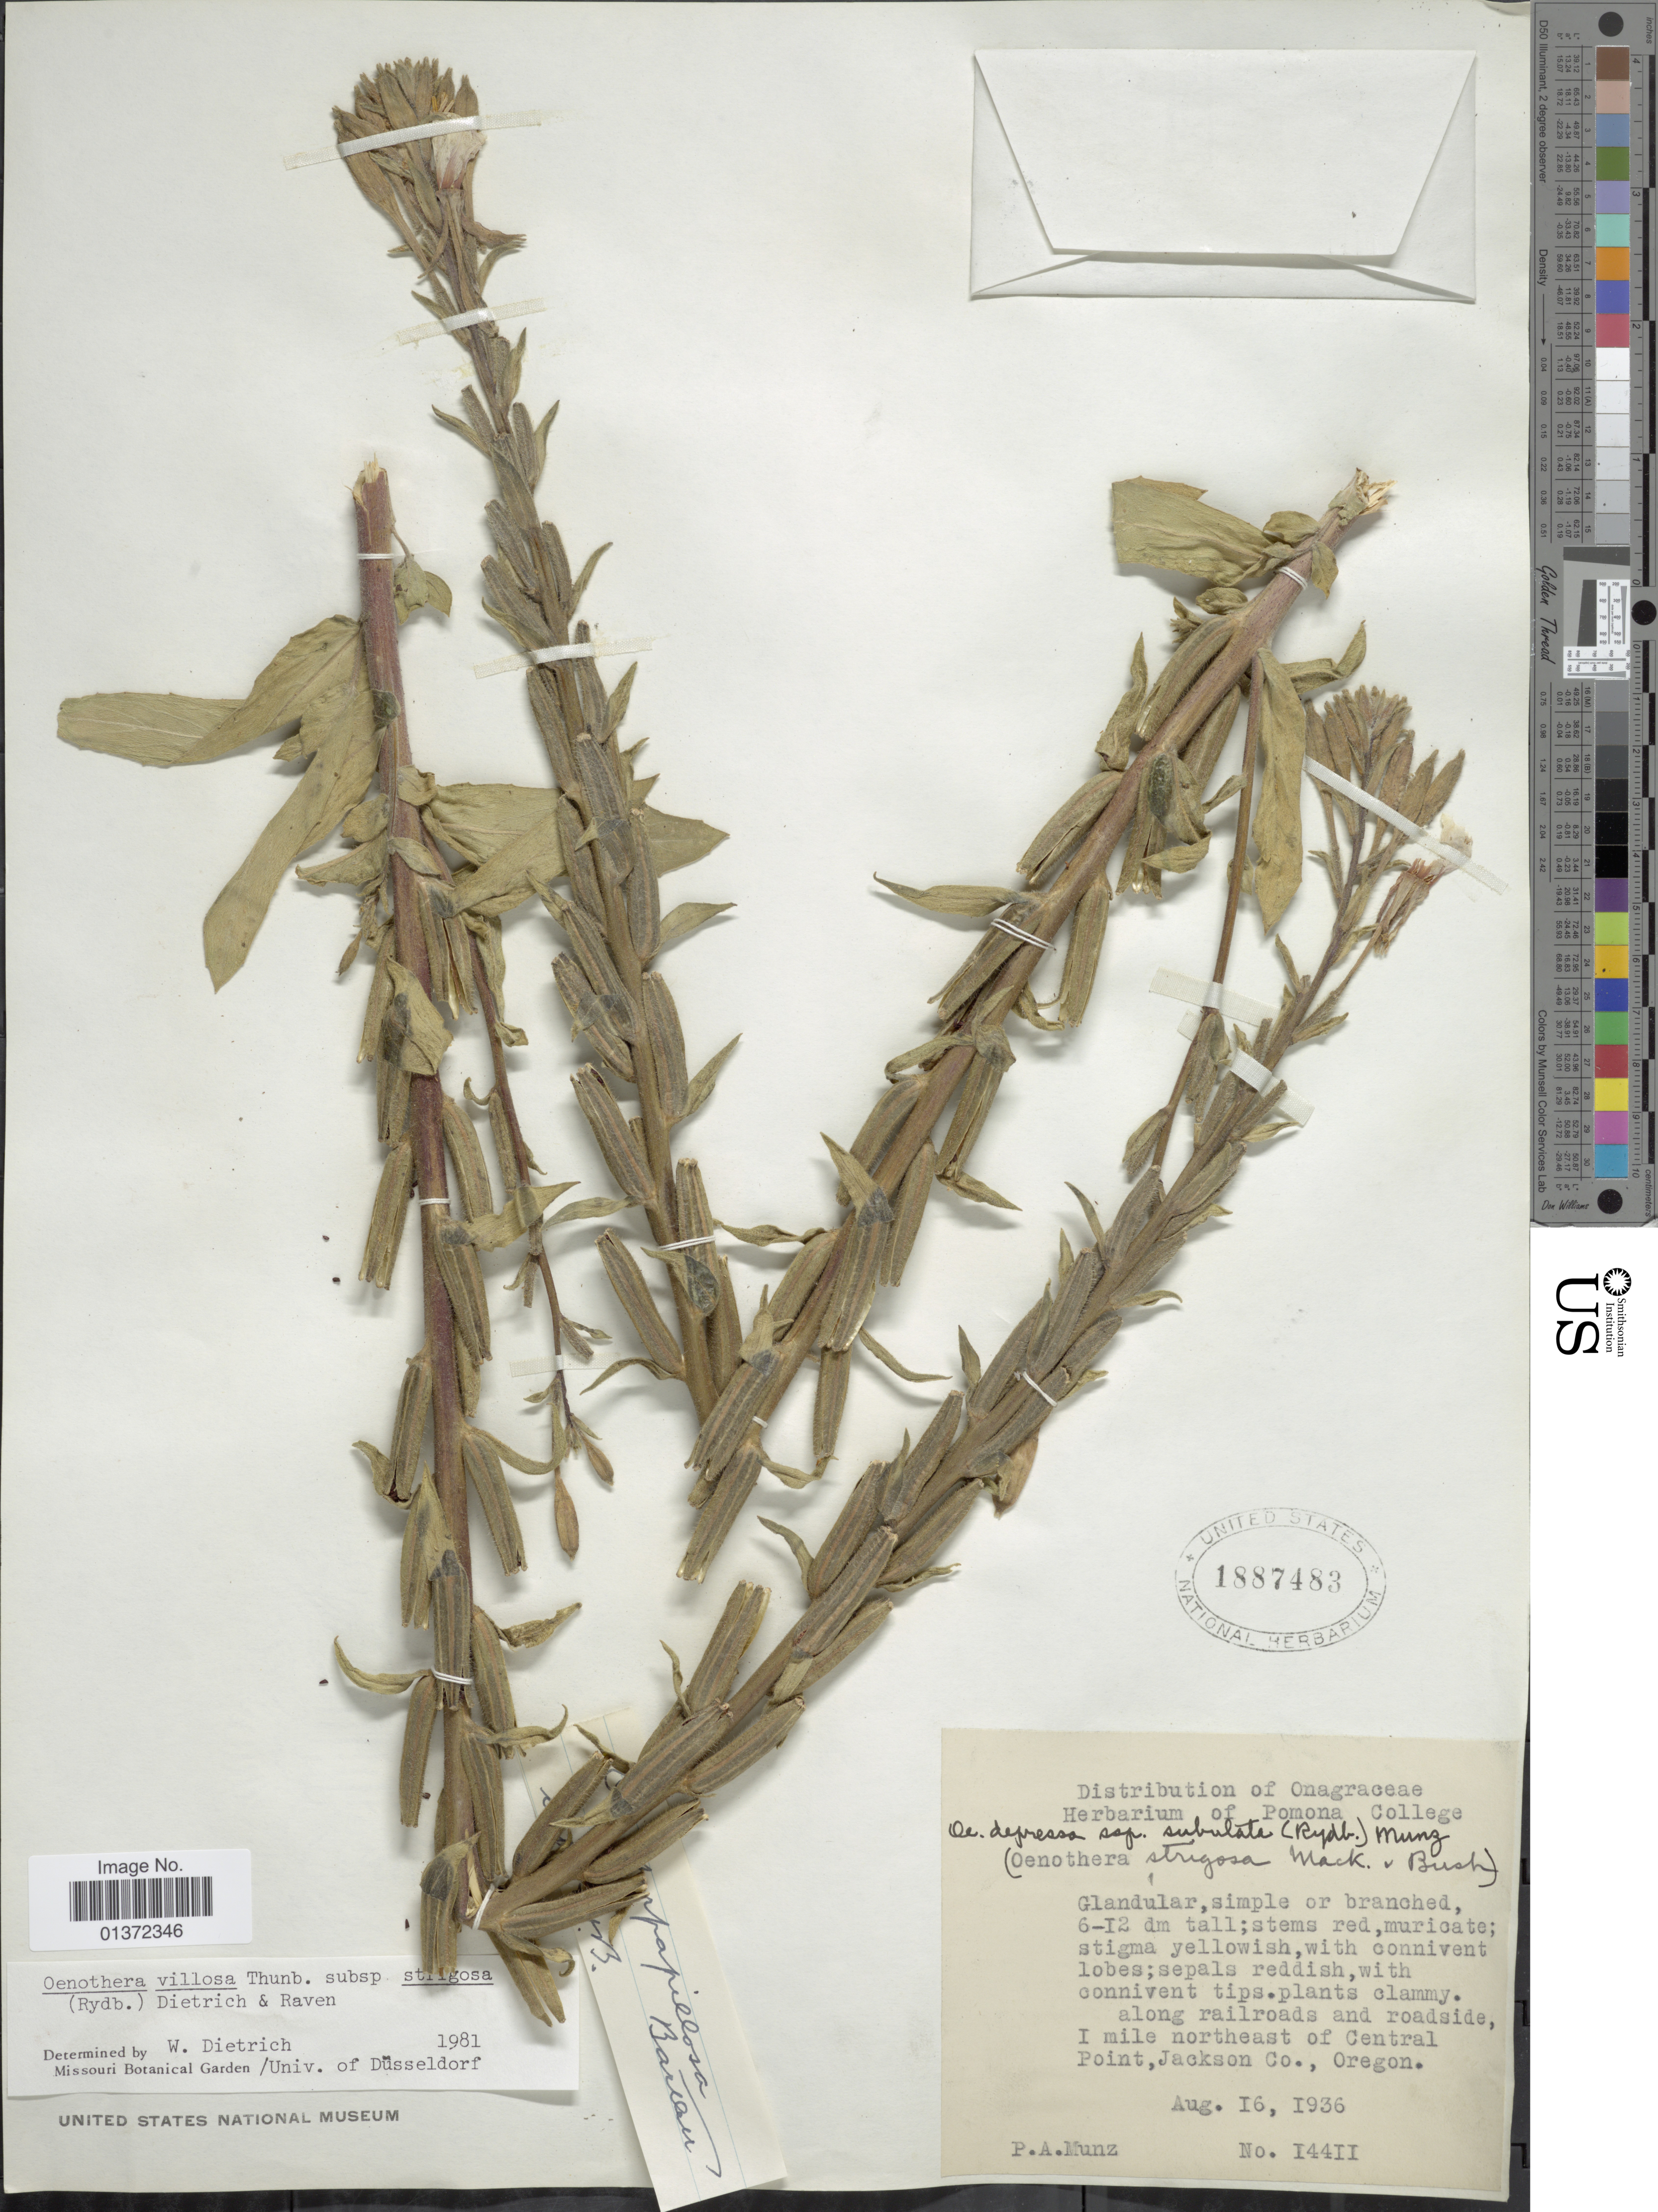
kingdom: Plantae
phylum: Tracheophyta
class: Magnoliopsida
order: Myrtales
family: Onagraceae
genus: Oenothera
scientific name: Oenothera villosa subsp. strigosa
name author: (Rydb.) W. Dietr. & P.H. Raven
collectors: P. A. Munz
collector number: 14411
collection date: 1936-08-16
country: United States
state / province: Oregon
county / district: Jackson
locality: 1 mile northeast of Central Point, Jackson Co.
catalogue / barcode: US 1887483